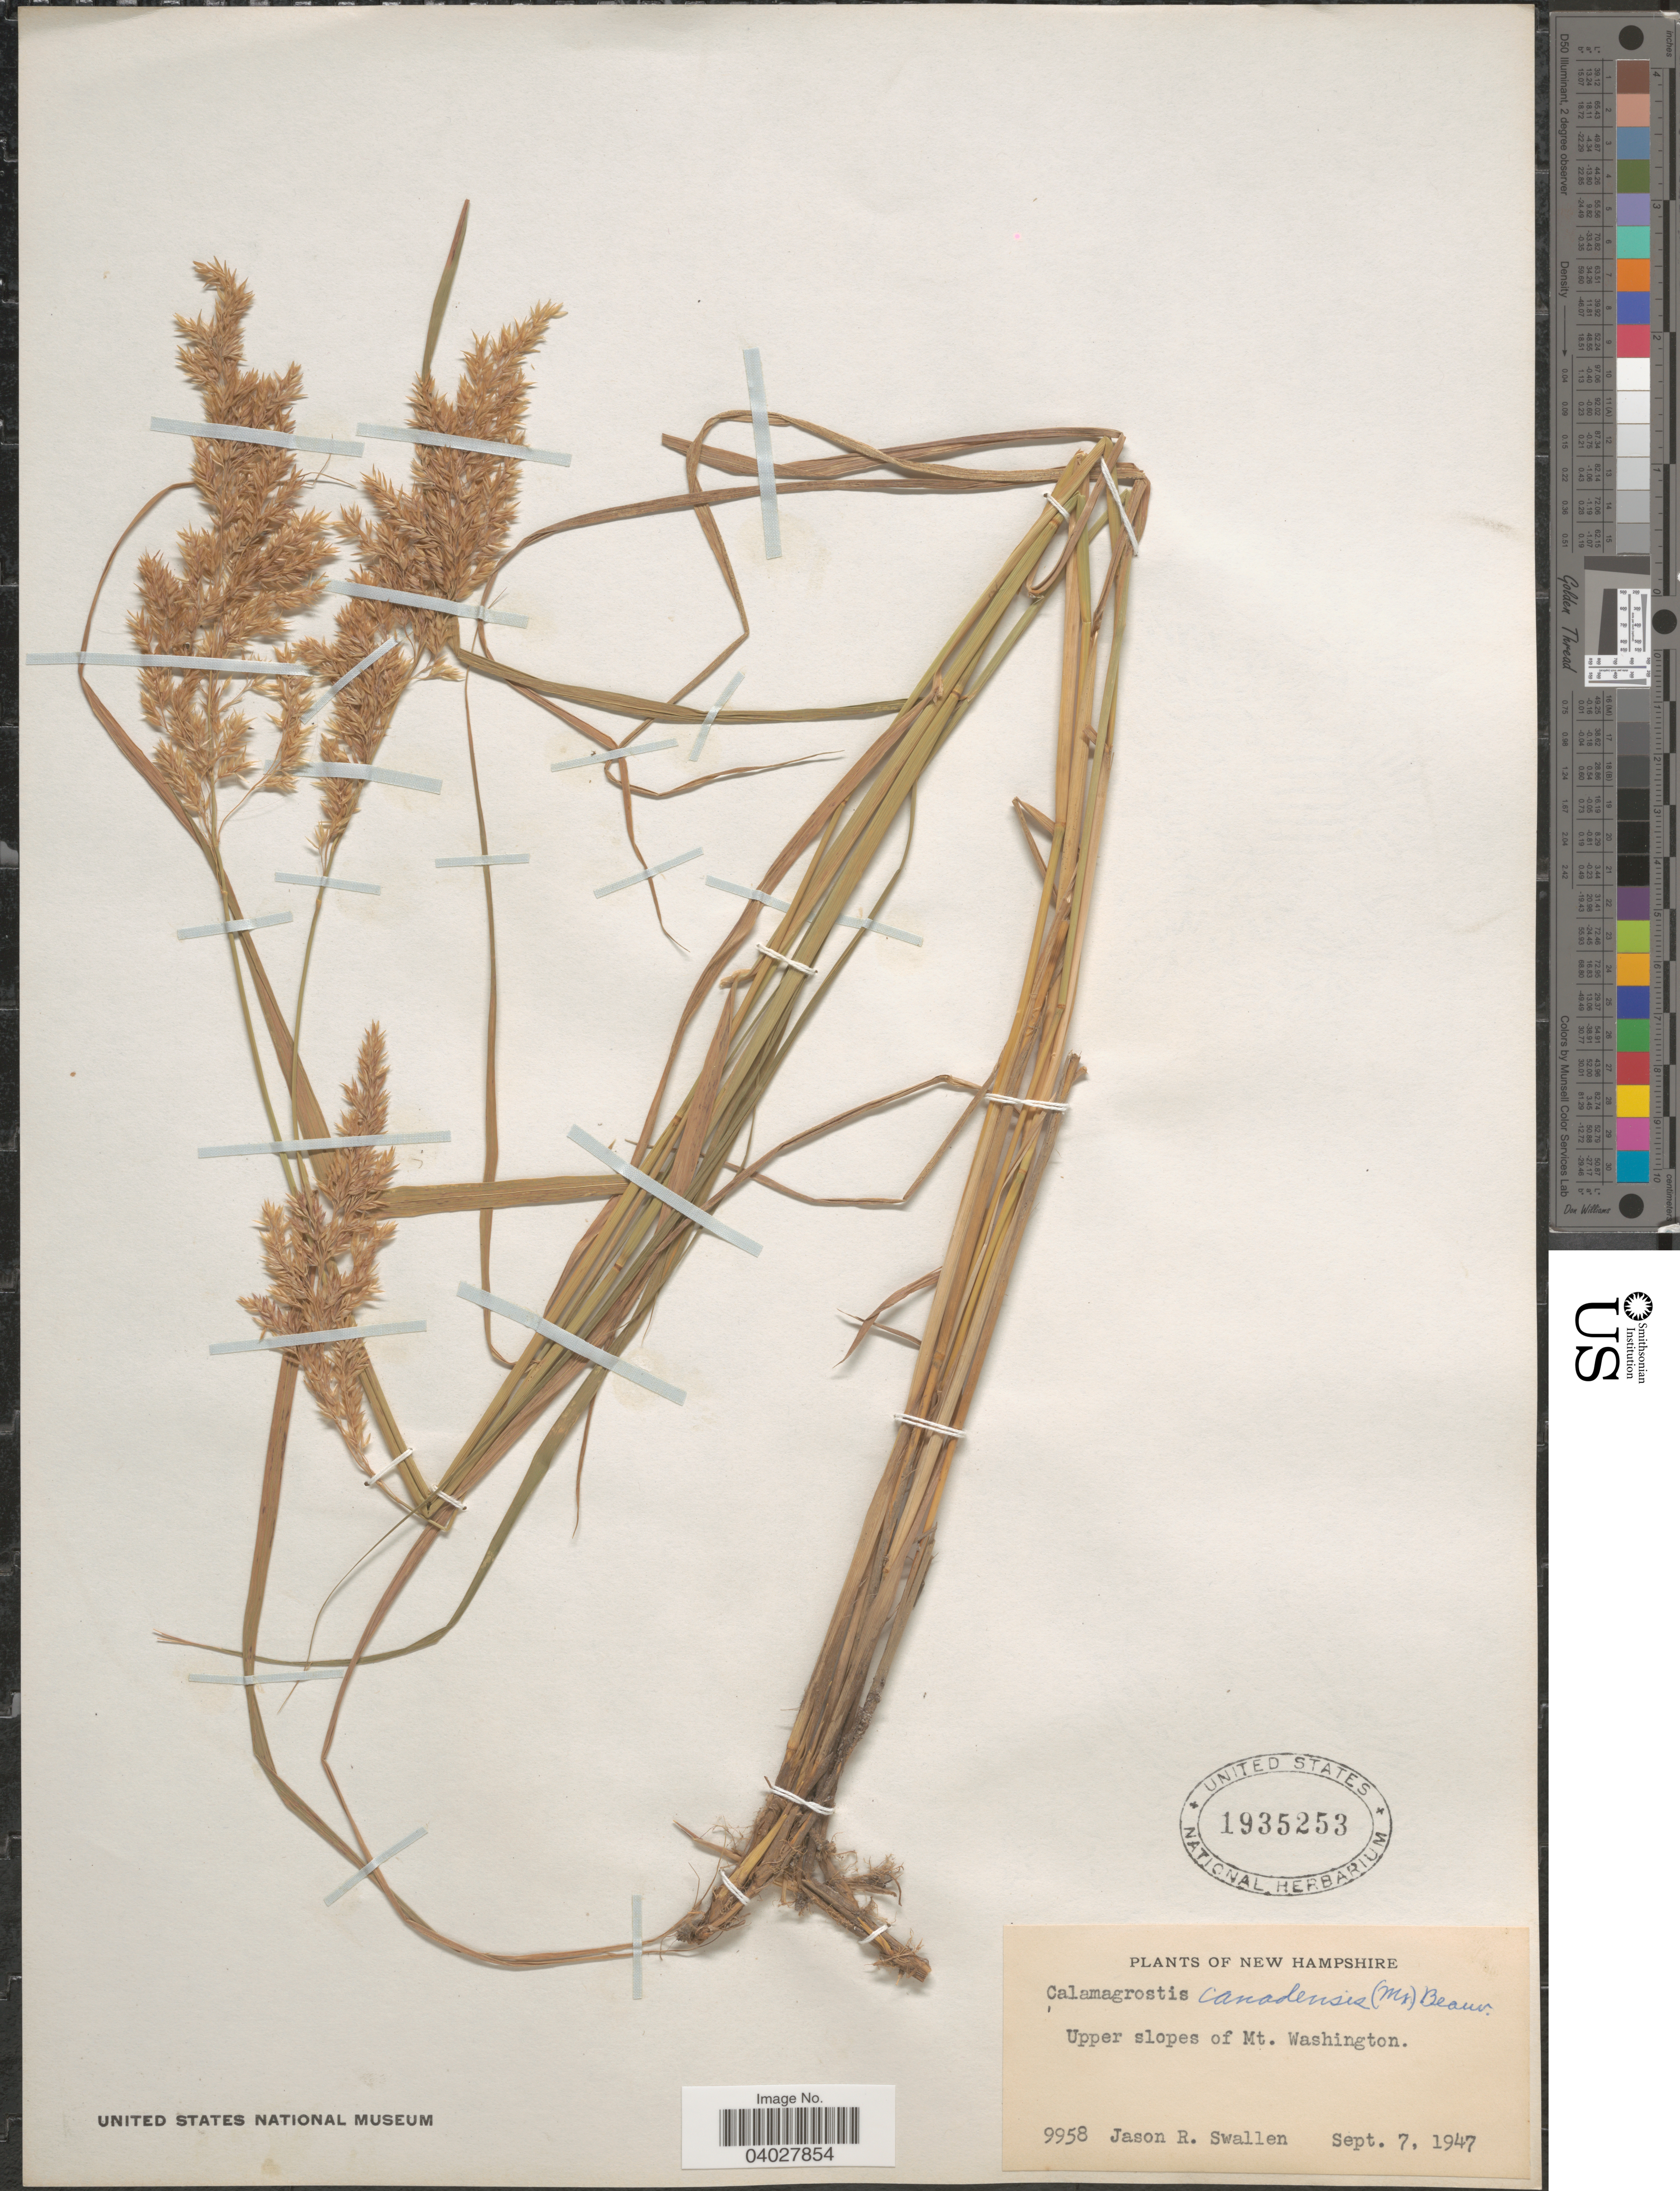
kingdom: Plantae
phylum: Tracheophyta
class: Liliopsida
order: Poales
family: Poaceae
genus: Calamagrostis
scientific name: Calamagrostis canadensis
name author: (Michx.) P. Beauv.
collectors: J. R. Swallen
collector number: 9958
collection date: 1947-09-07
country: United States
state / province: New Hampshire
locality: Upper slopes of Mt. Washington.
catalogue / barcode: US 1935253